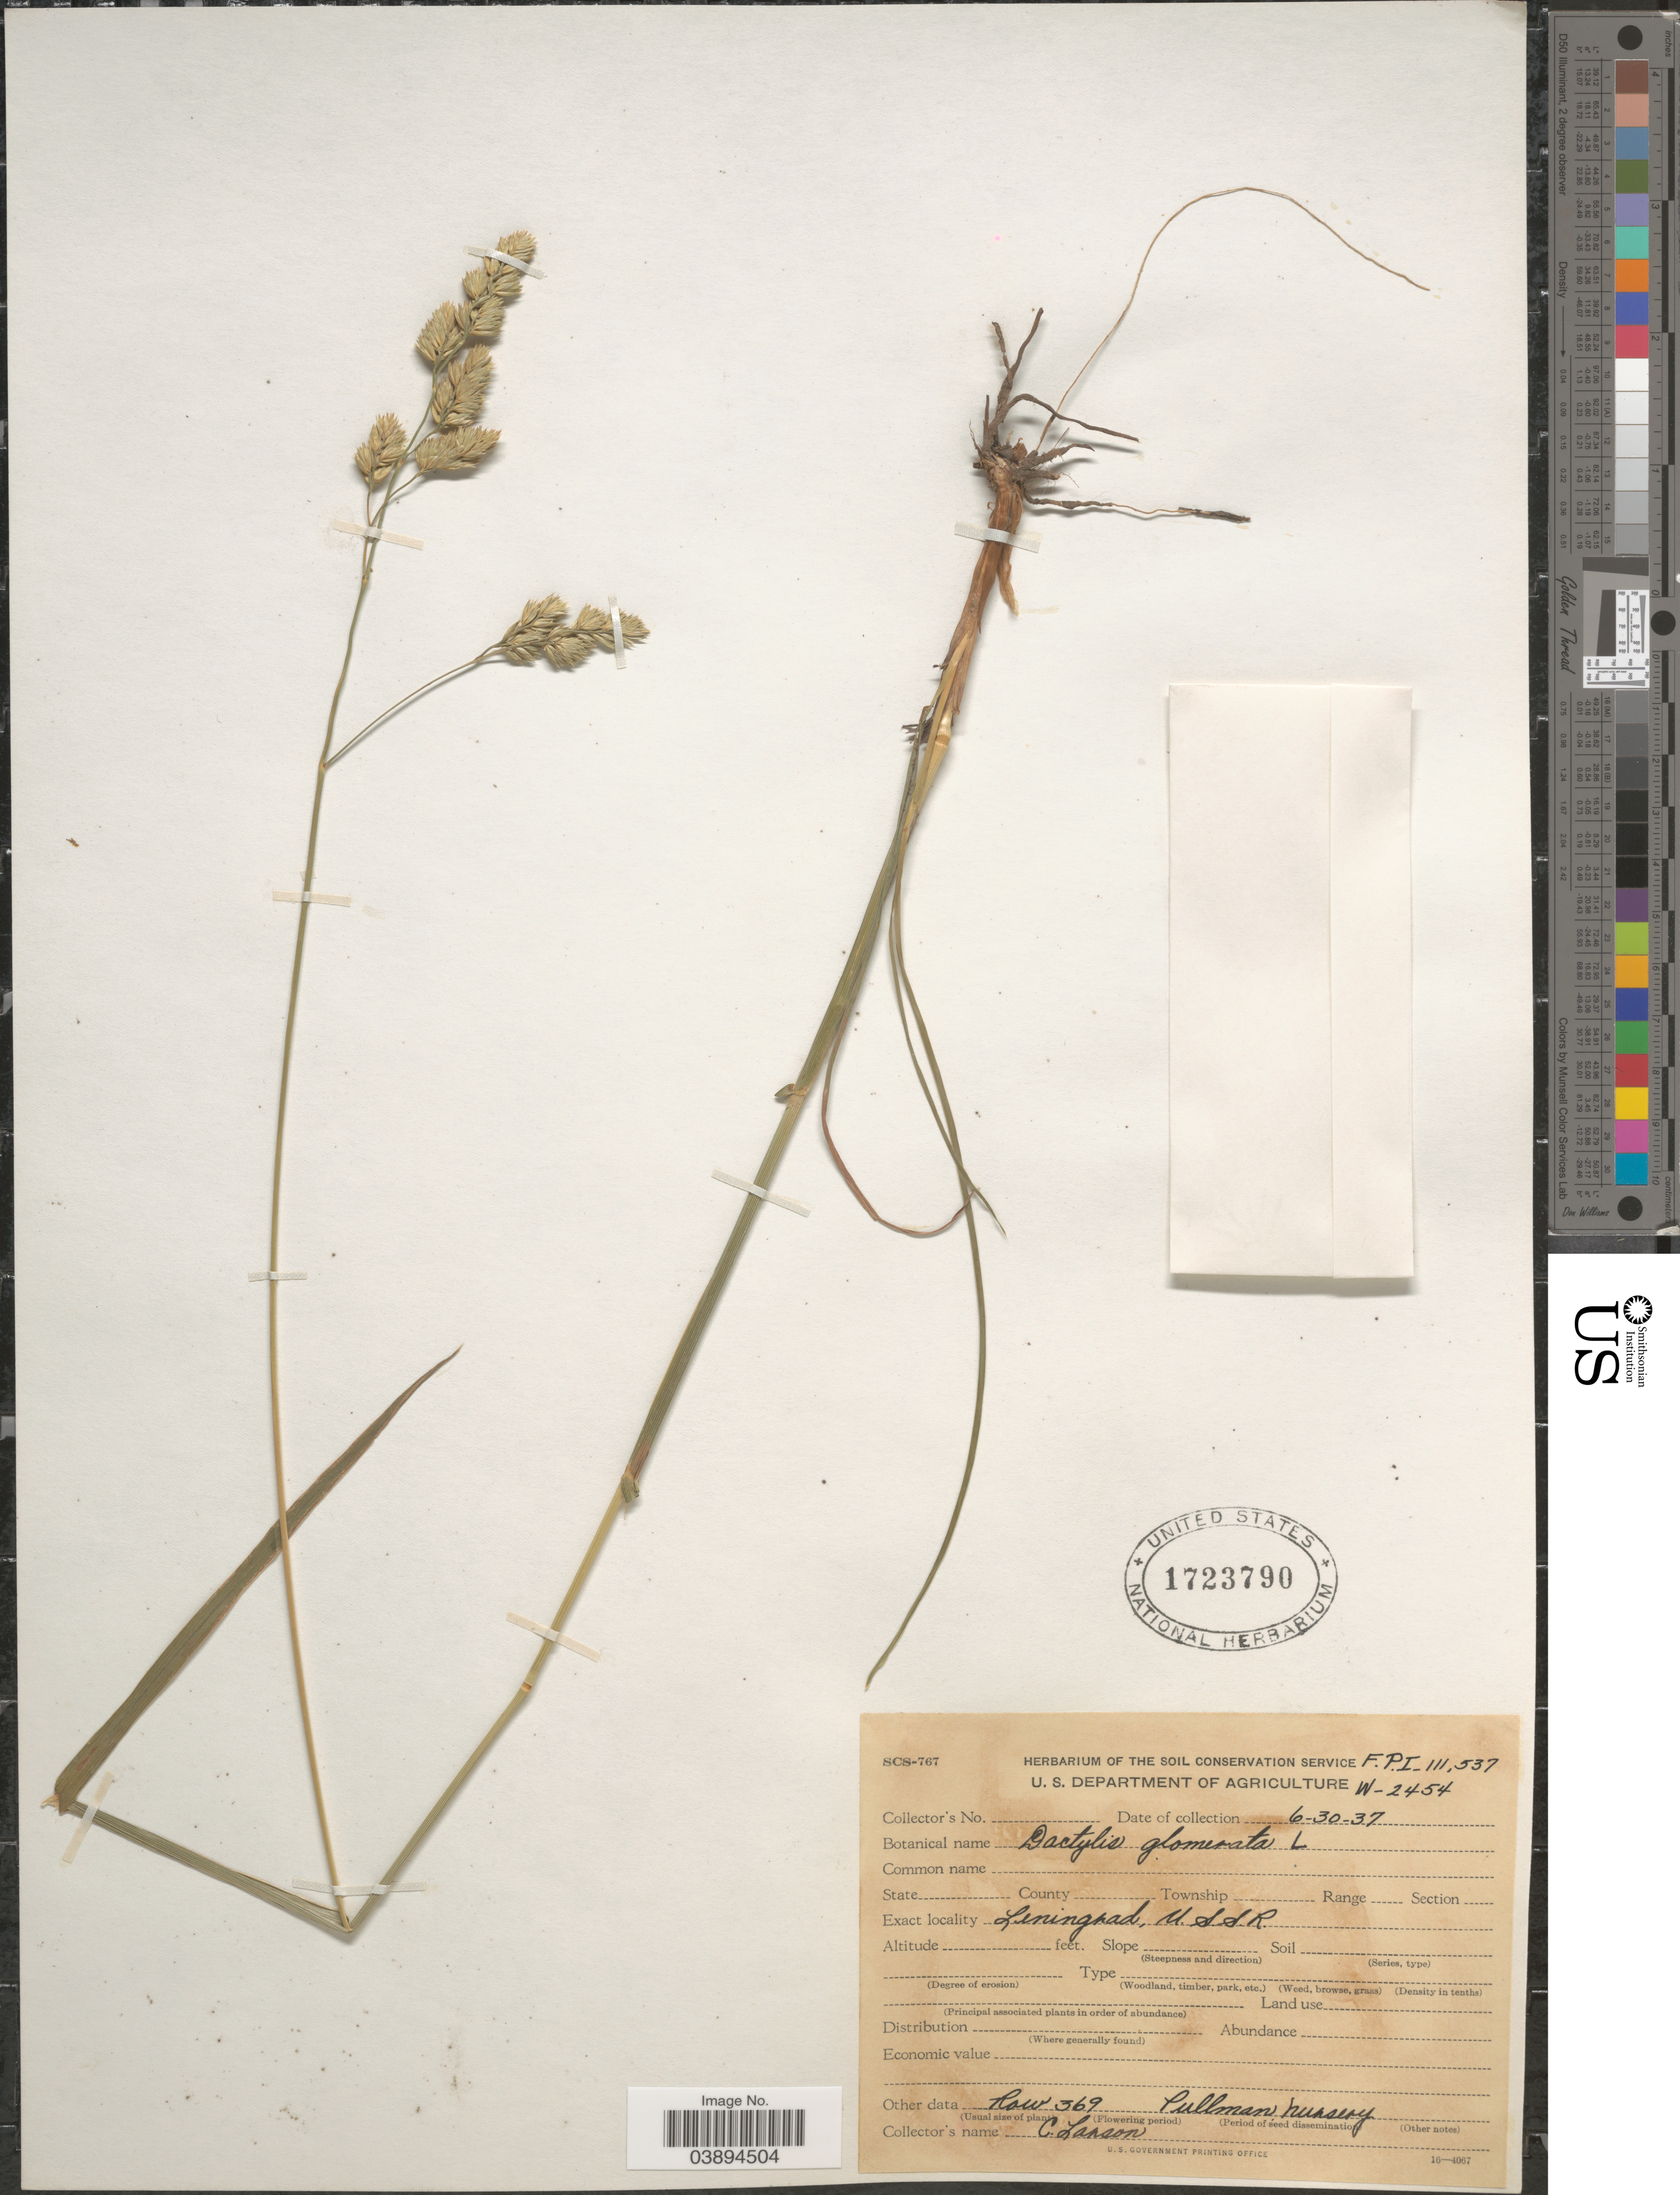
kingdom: Plantae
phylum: Tracheophyta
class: Liliopsida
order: Poales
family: Poaceae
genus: Dactylis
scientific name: Dactylis glomerata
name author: L.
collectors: C. Larson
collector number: W-2454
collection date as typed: Transcribed d/m/y: 30/6/37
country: Russian Federation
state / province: Leningrad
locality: Leningrad, U.S.S.R. Row 369 Pullman nursery.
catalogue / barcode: US 1723790